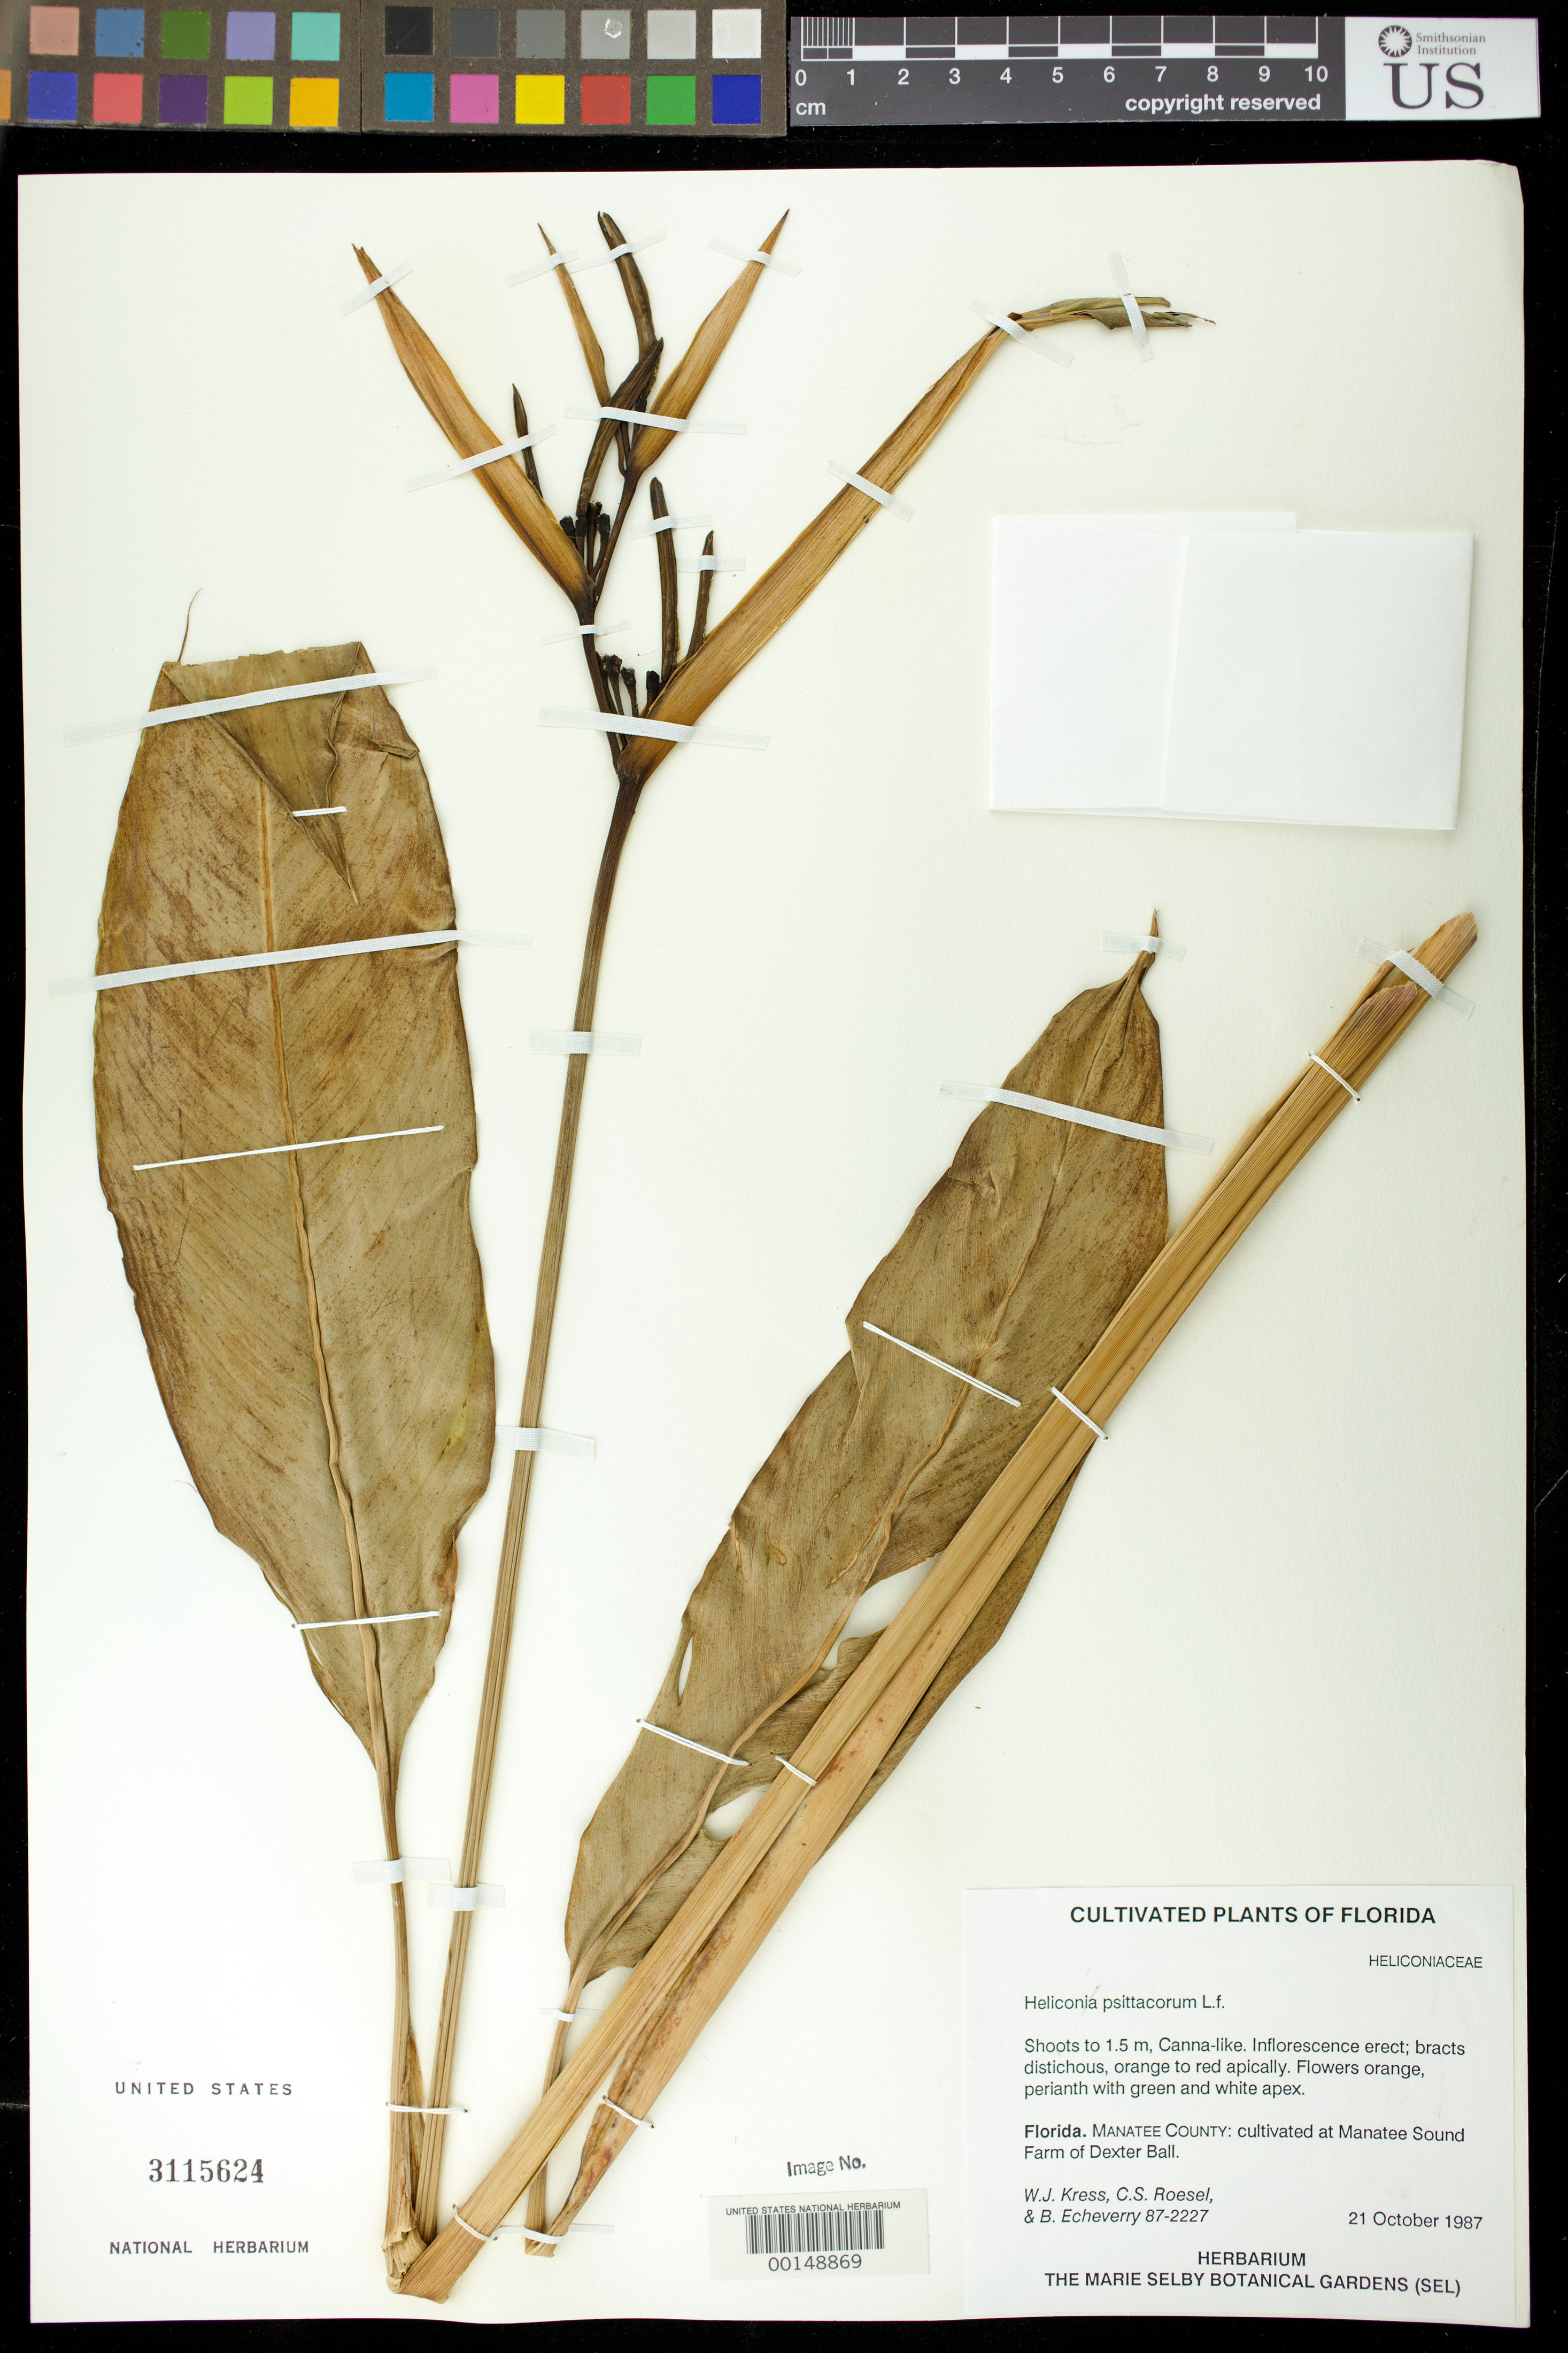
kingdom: Plantae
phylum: Tracheophyta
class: Liliopsida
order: Zingiberales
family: Heliconiaceae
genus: Heliconia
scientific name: Heliconia psittacorum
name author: L. f.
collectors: W. J. Kress & C. S. Roesel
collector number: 87-2227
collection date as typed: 21 Oct 1987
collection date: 1987-10-21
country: United States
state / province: Florida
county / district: Manatee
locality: Manatee sound farm of dexter ball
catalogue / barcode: US 3115624